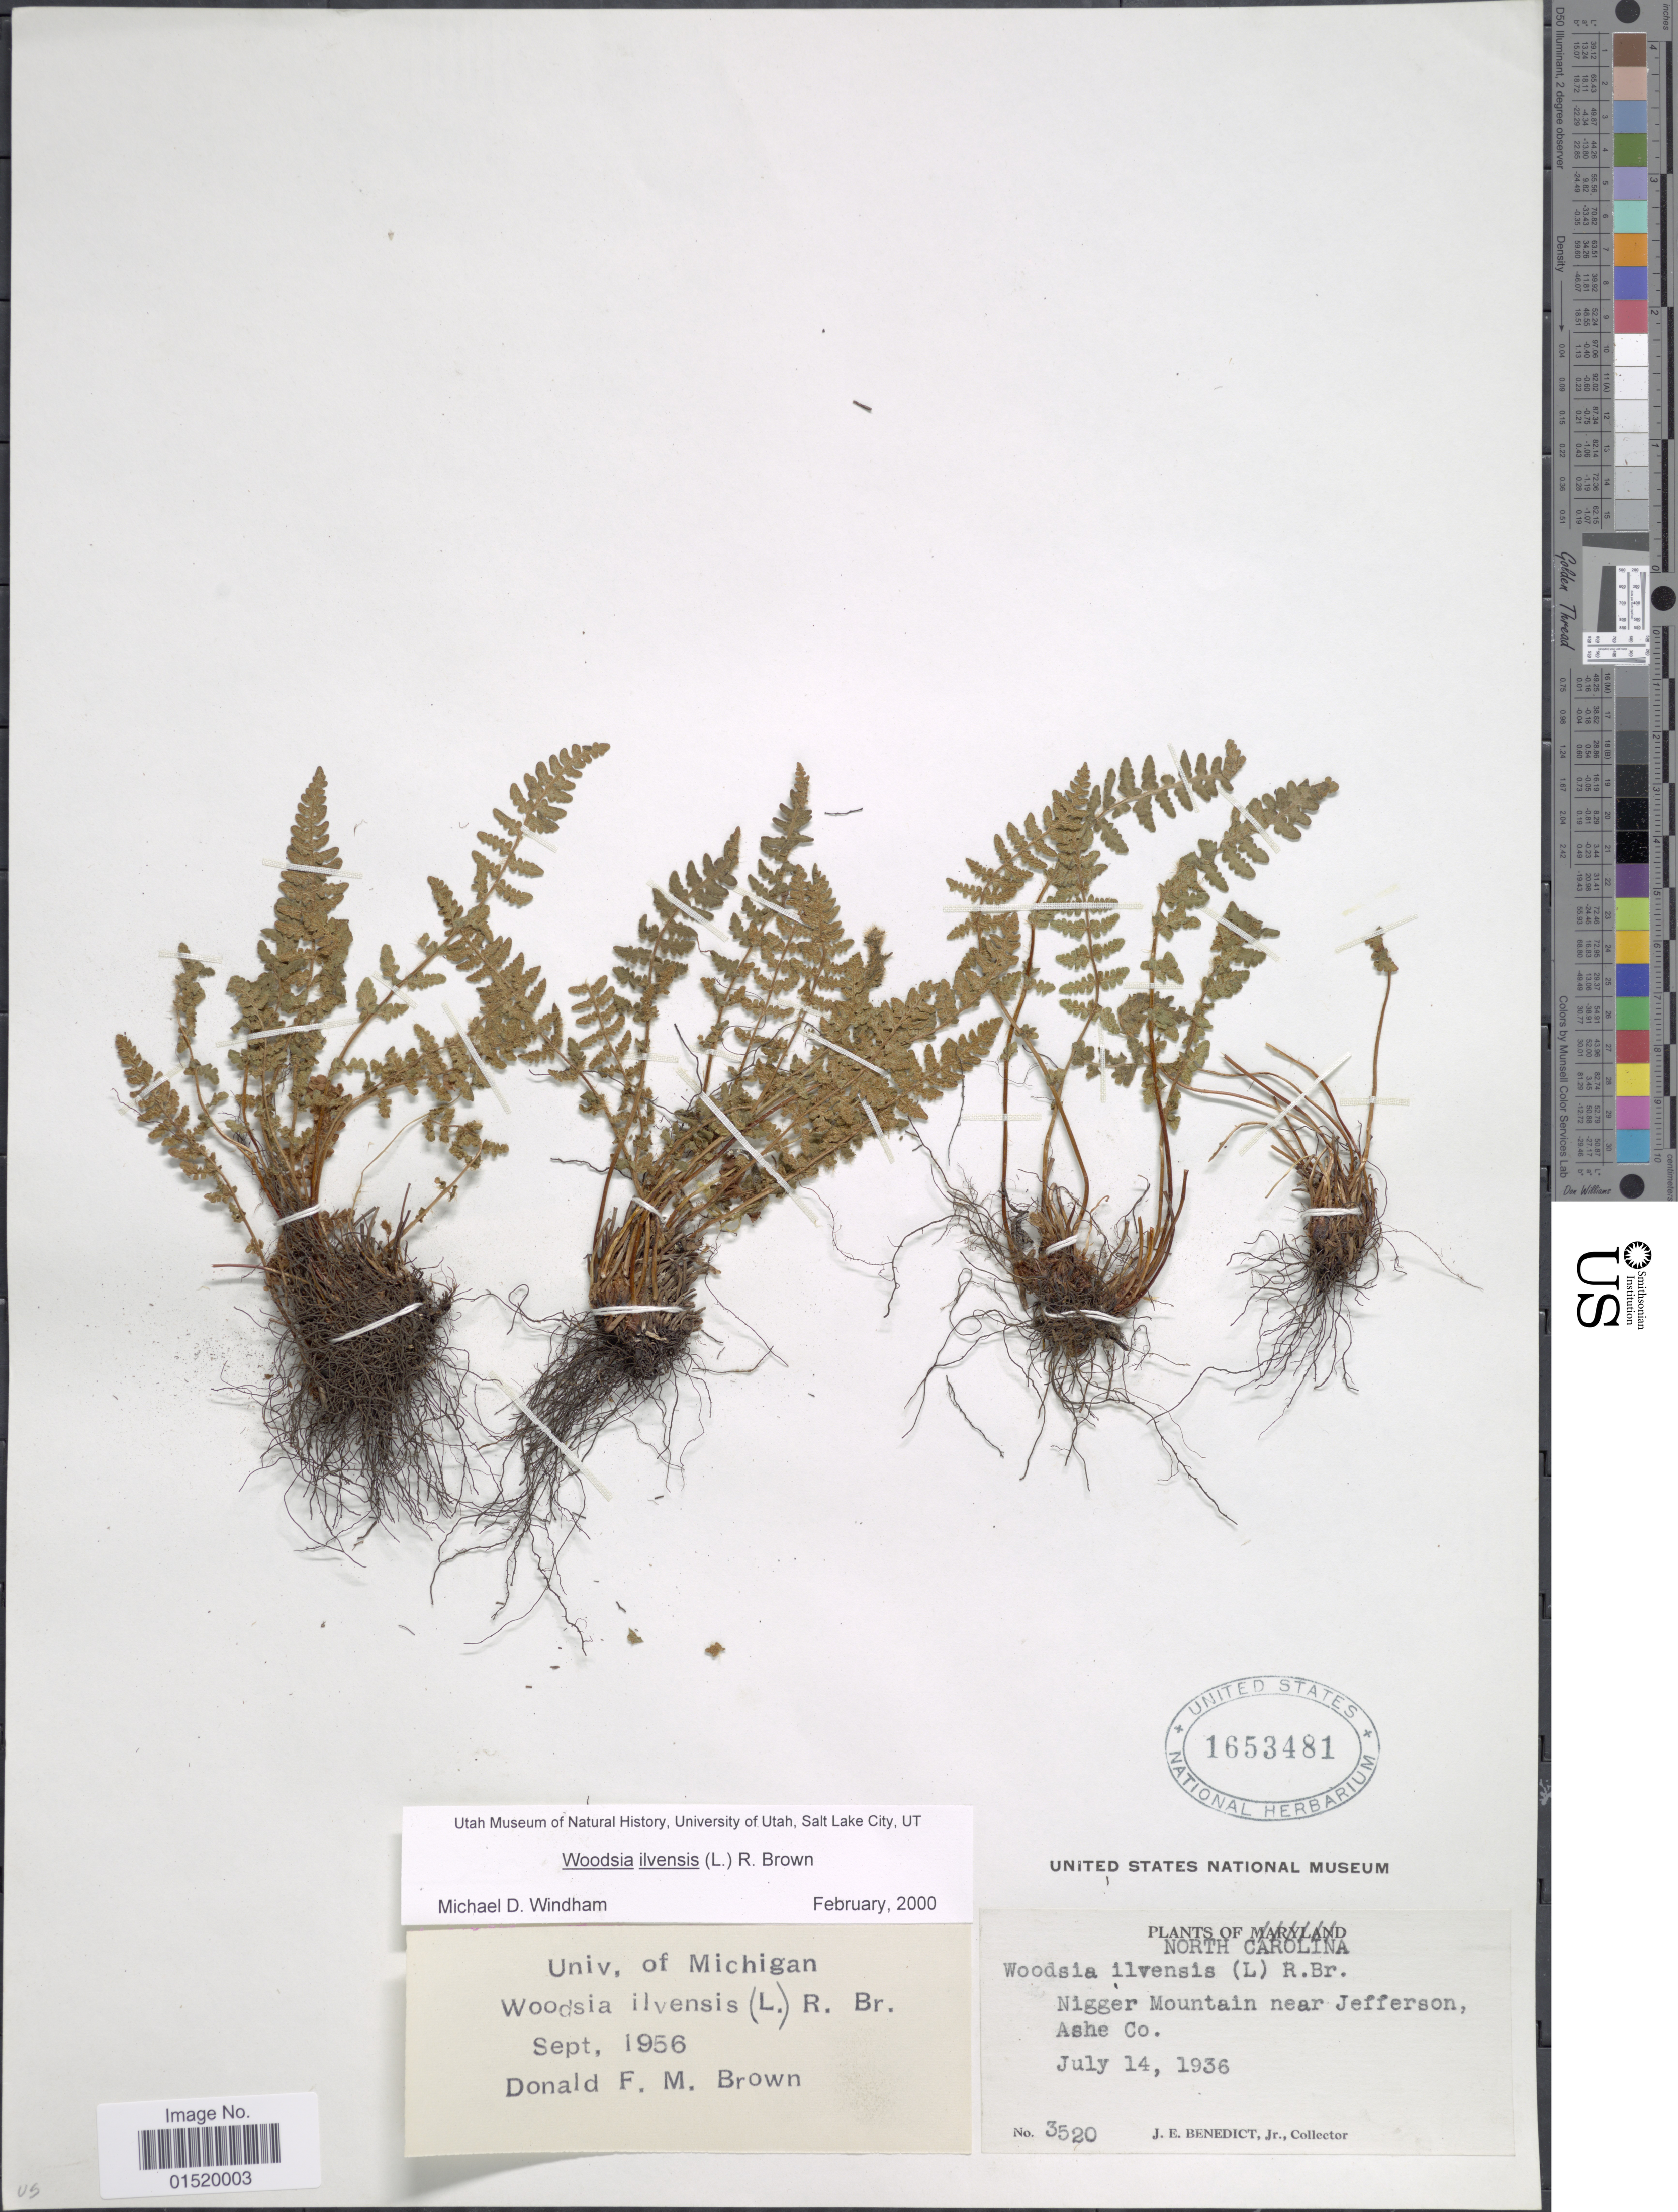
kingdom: Plantae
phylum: Tracheophyta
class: Polypodiopsida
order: Polypodiales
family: Woodsiaceae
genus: Woodsia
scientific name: Woodsia ilvensis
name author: (L.) R. Br.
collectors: J. Benedict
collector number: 3520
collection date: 1936-07-14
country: United States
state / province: North Carolina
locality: Nigger Mountain near Jefferson, Ashe Co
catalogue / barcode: US 1653481